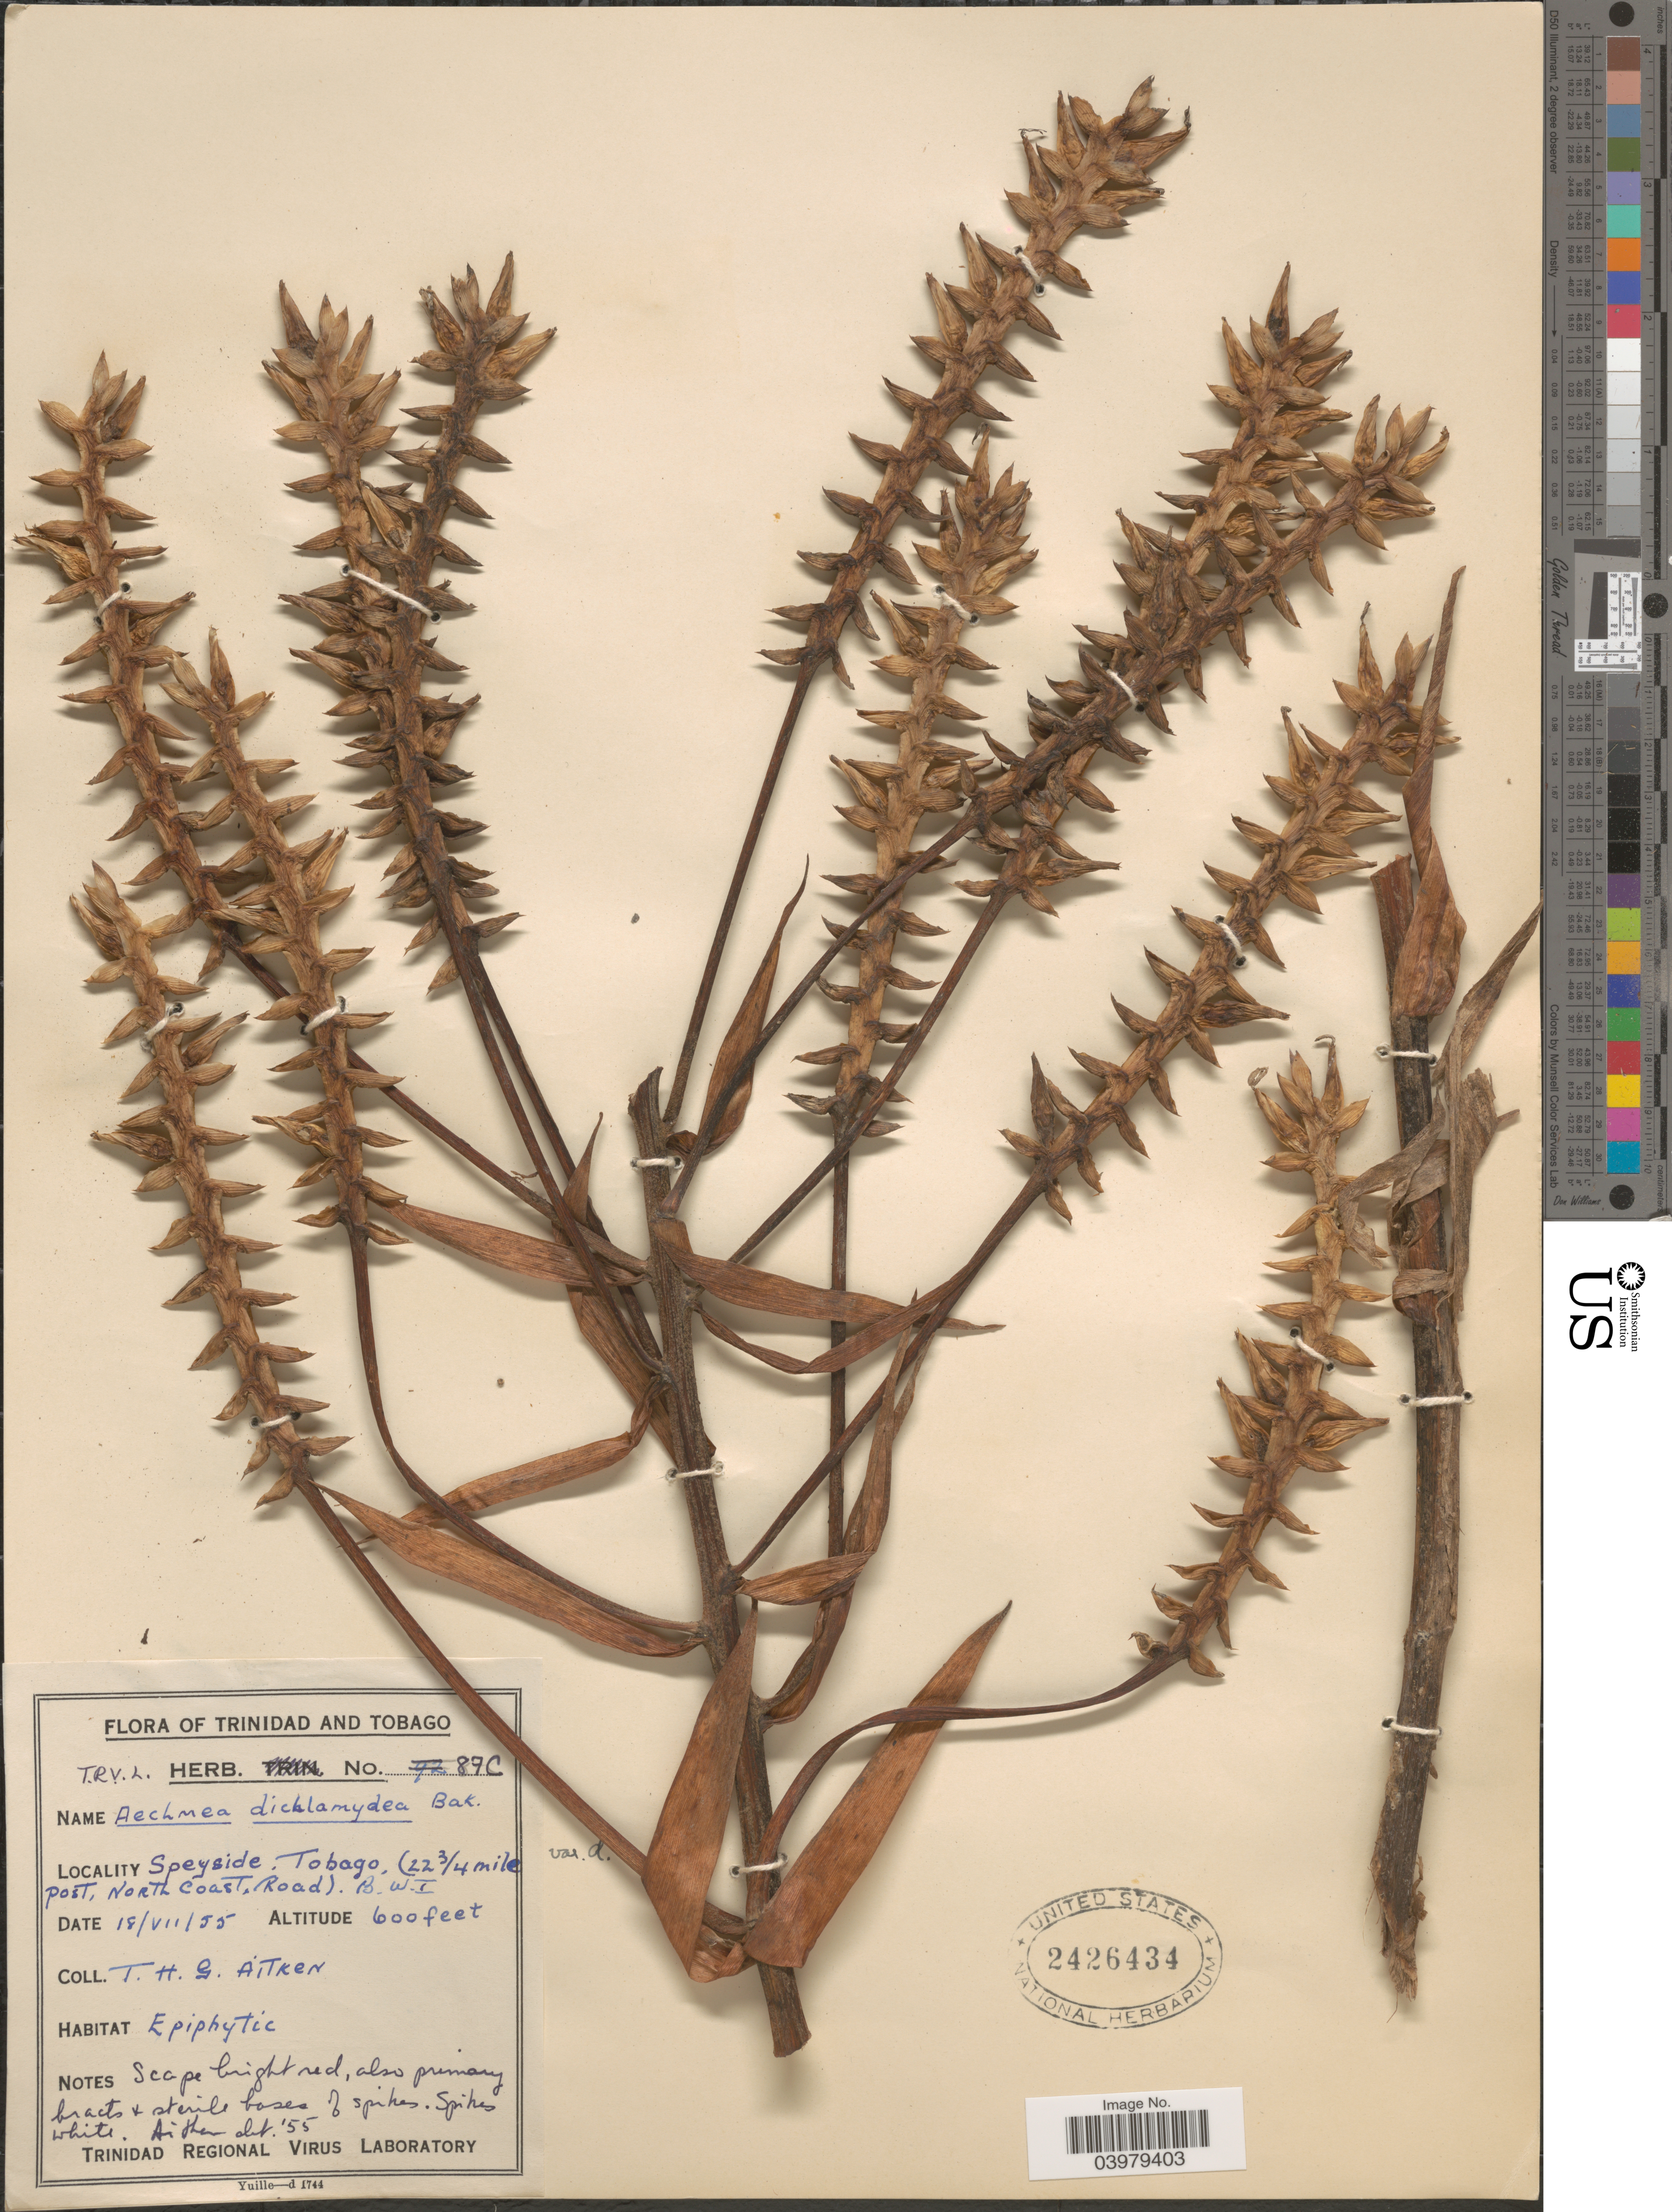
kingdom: Plantae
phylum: Tracheophyta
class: Liliopsida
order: Poales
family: Bromeliaceae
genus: Aechmea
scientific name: Aechmea dichlamydea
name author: Baker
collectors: T. Aitken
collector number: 87C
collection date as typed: Transcribed d/m/y: 18/7/55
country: Trinidad and Tobago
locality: Speyside, Tobago, (22¾ mile Post, North Coast Road). B. W. I.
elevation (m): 183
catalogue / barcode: US 2426434